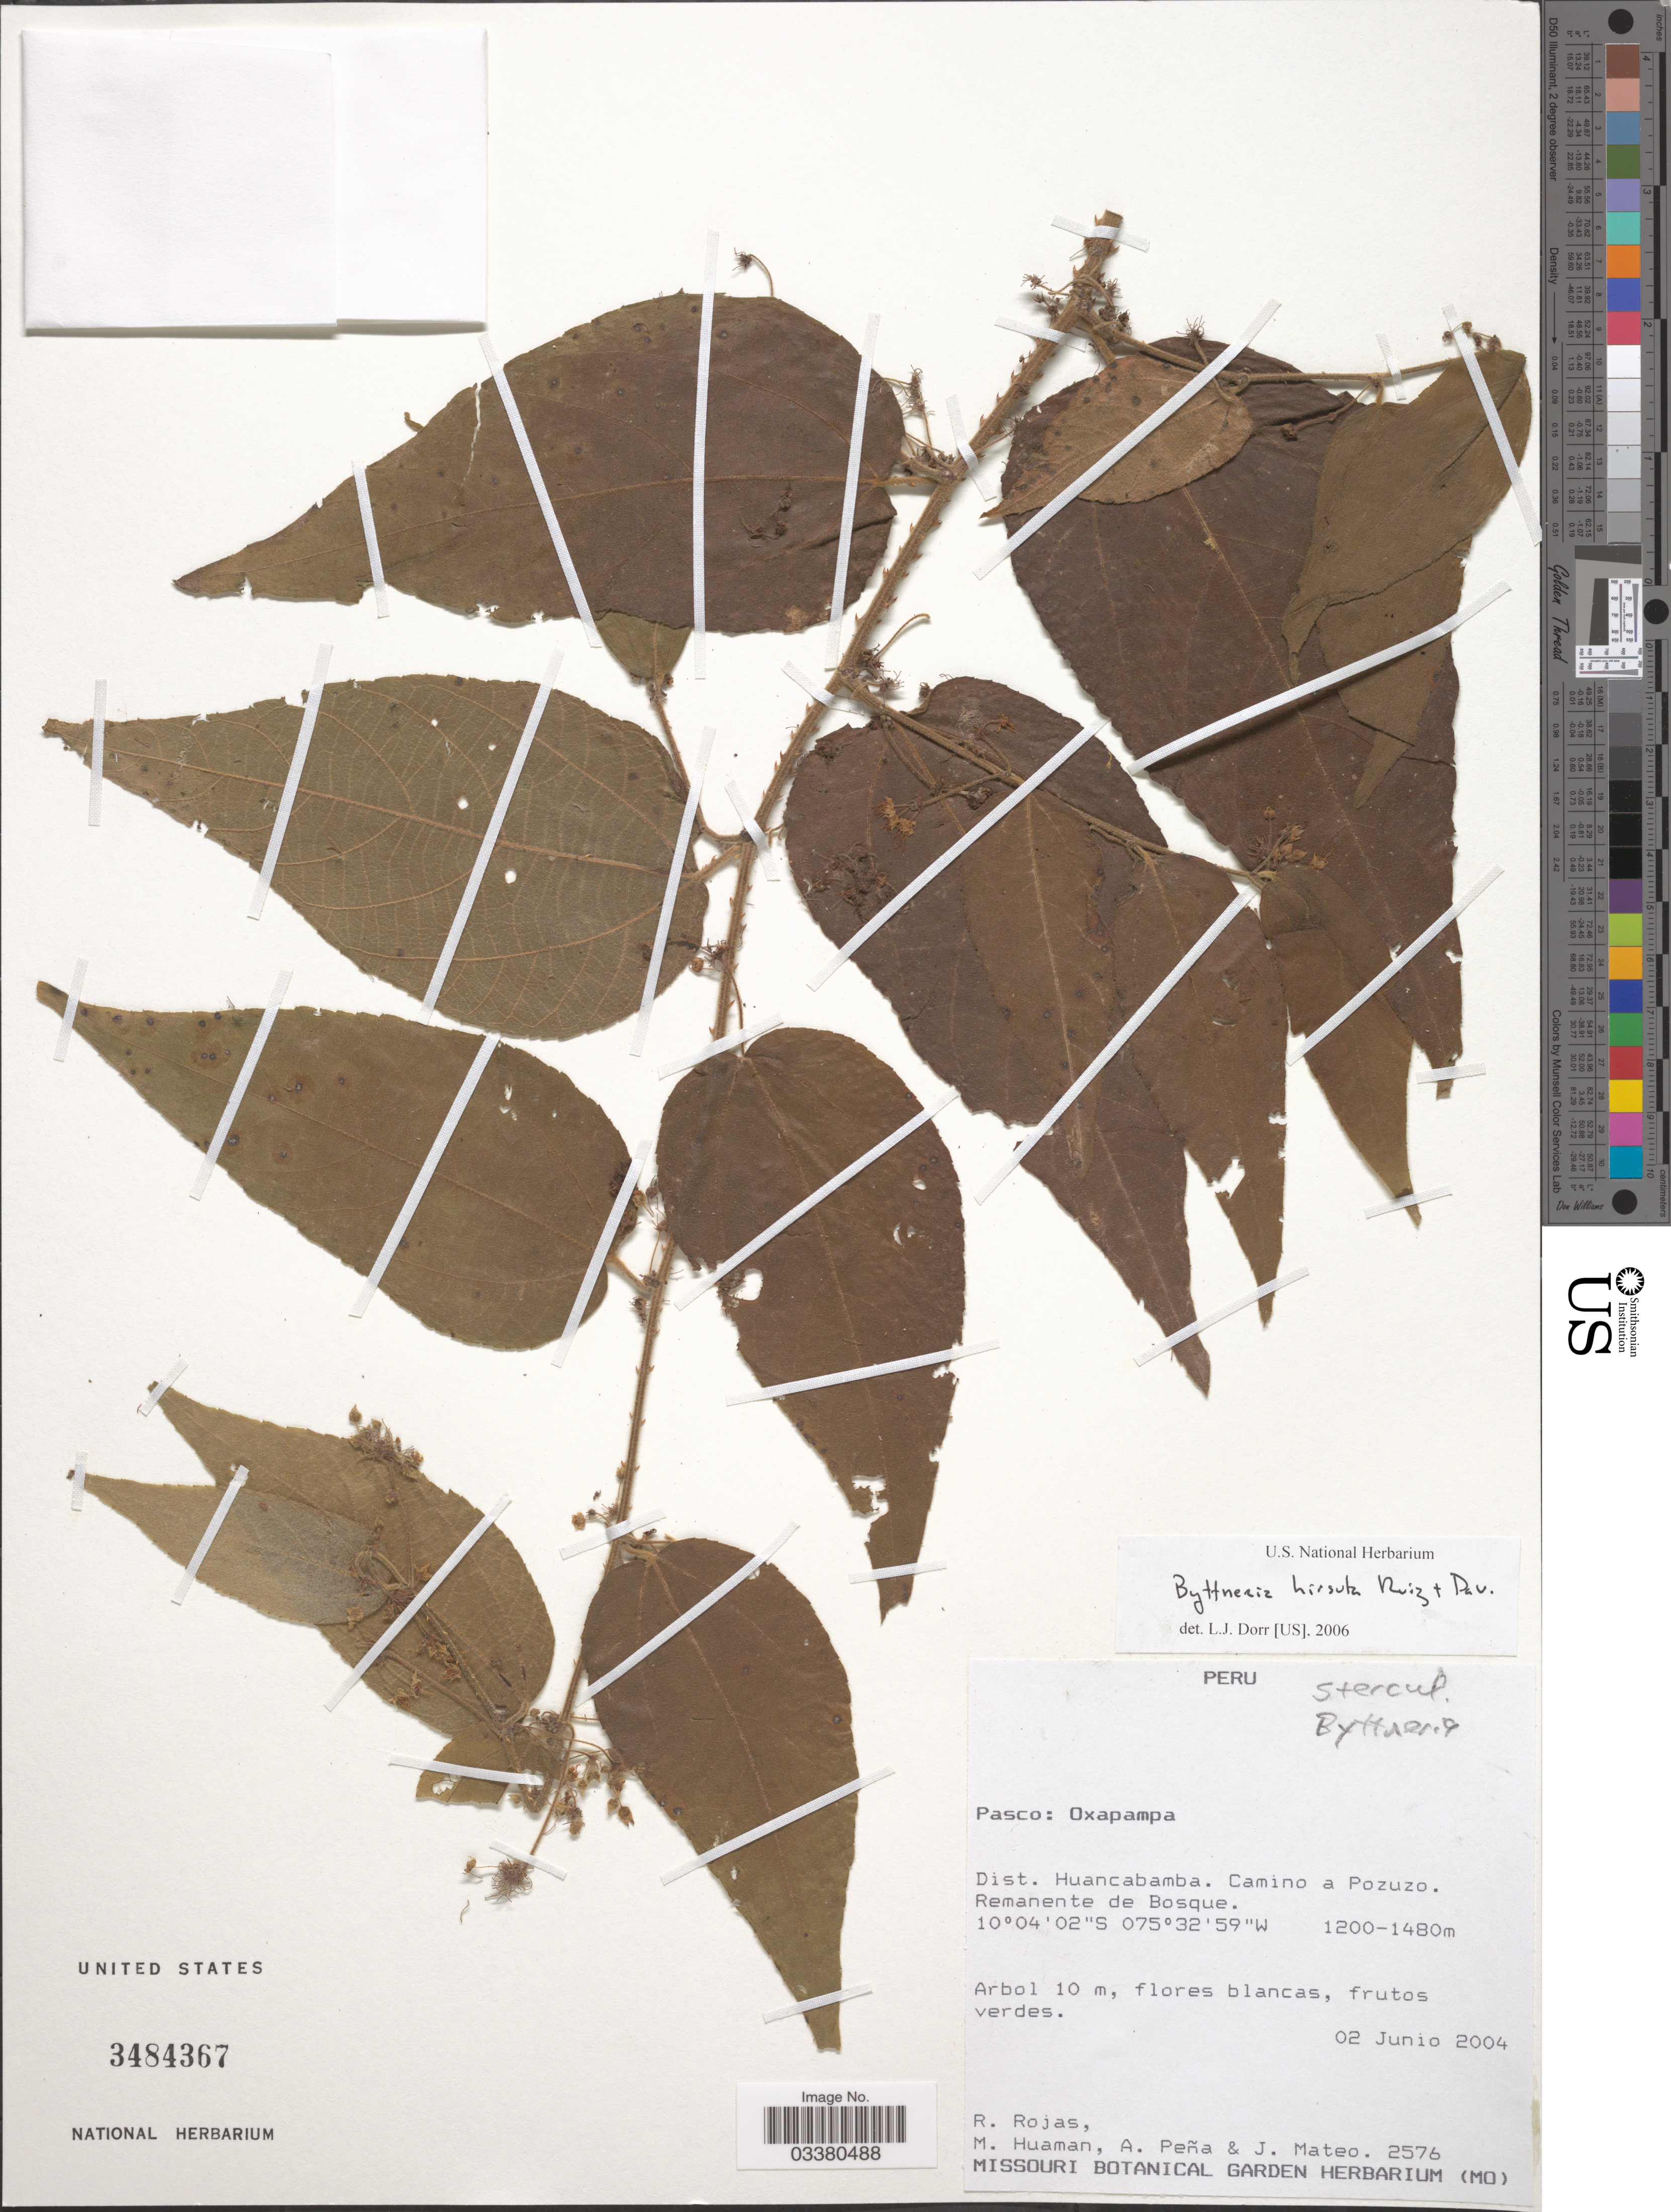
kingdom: Plantae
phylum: Tracheophyta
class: Magnoliopsida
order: Malvales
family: Malvaceae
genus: Byttneria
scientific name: Byttneria hirsuta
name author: Ruiz & Pav.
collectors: R. Rojas, M. Huamán, A. Peña & J. Mateo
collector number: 2576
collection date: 2004-06-02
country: Peru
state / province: Pasco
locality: Oxapampa. Dist. Huancabamba. camino a Pozuzo.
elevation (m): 1200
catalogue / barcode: US 3484367